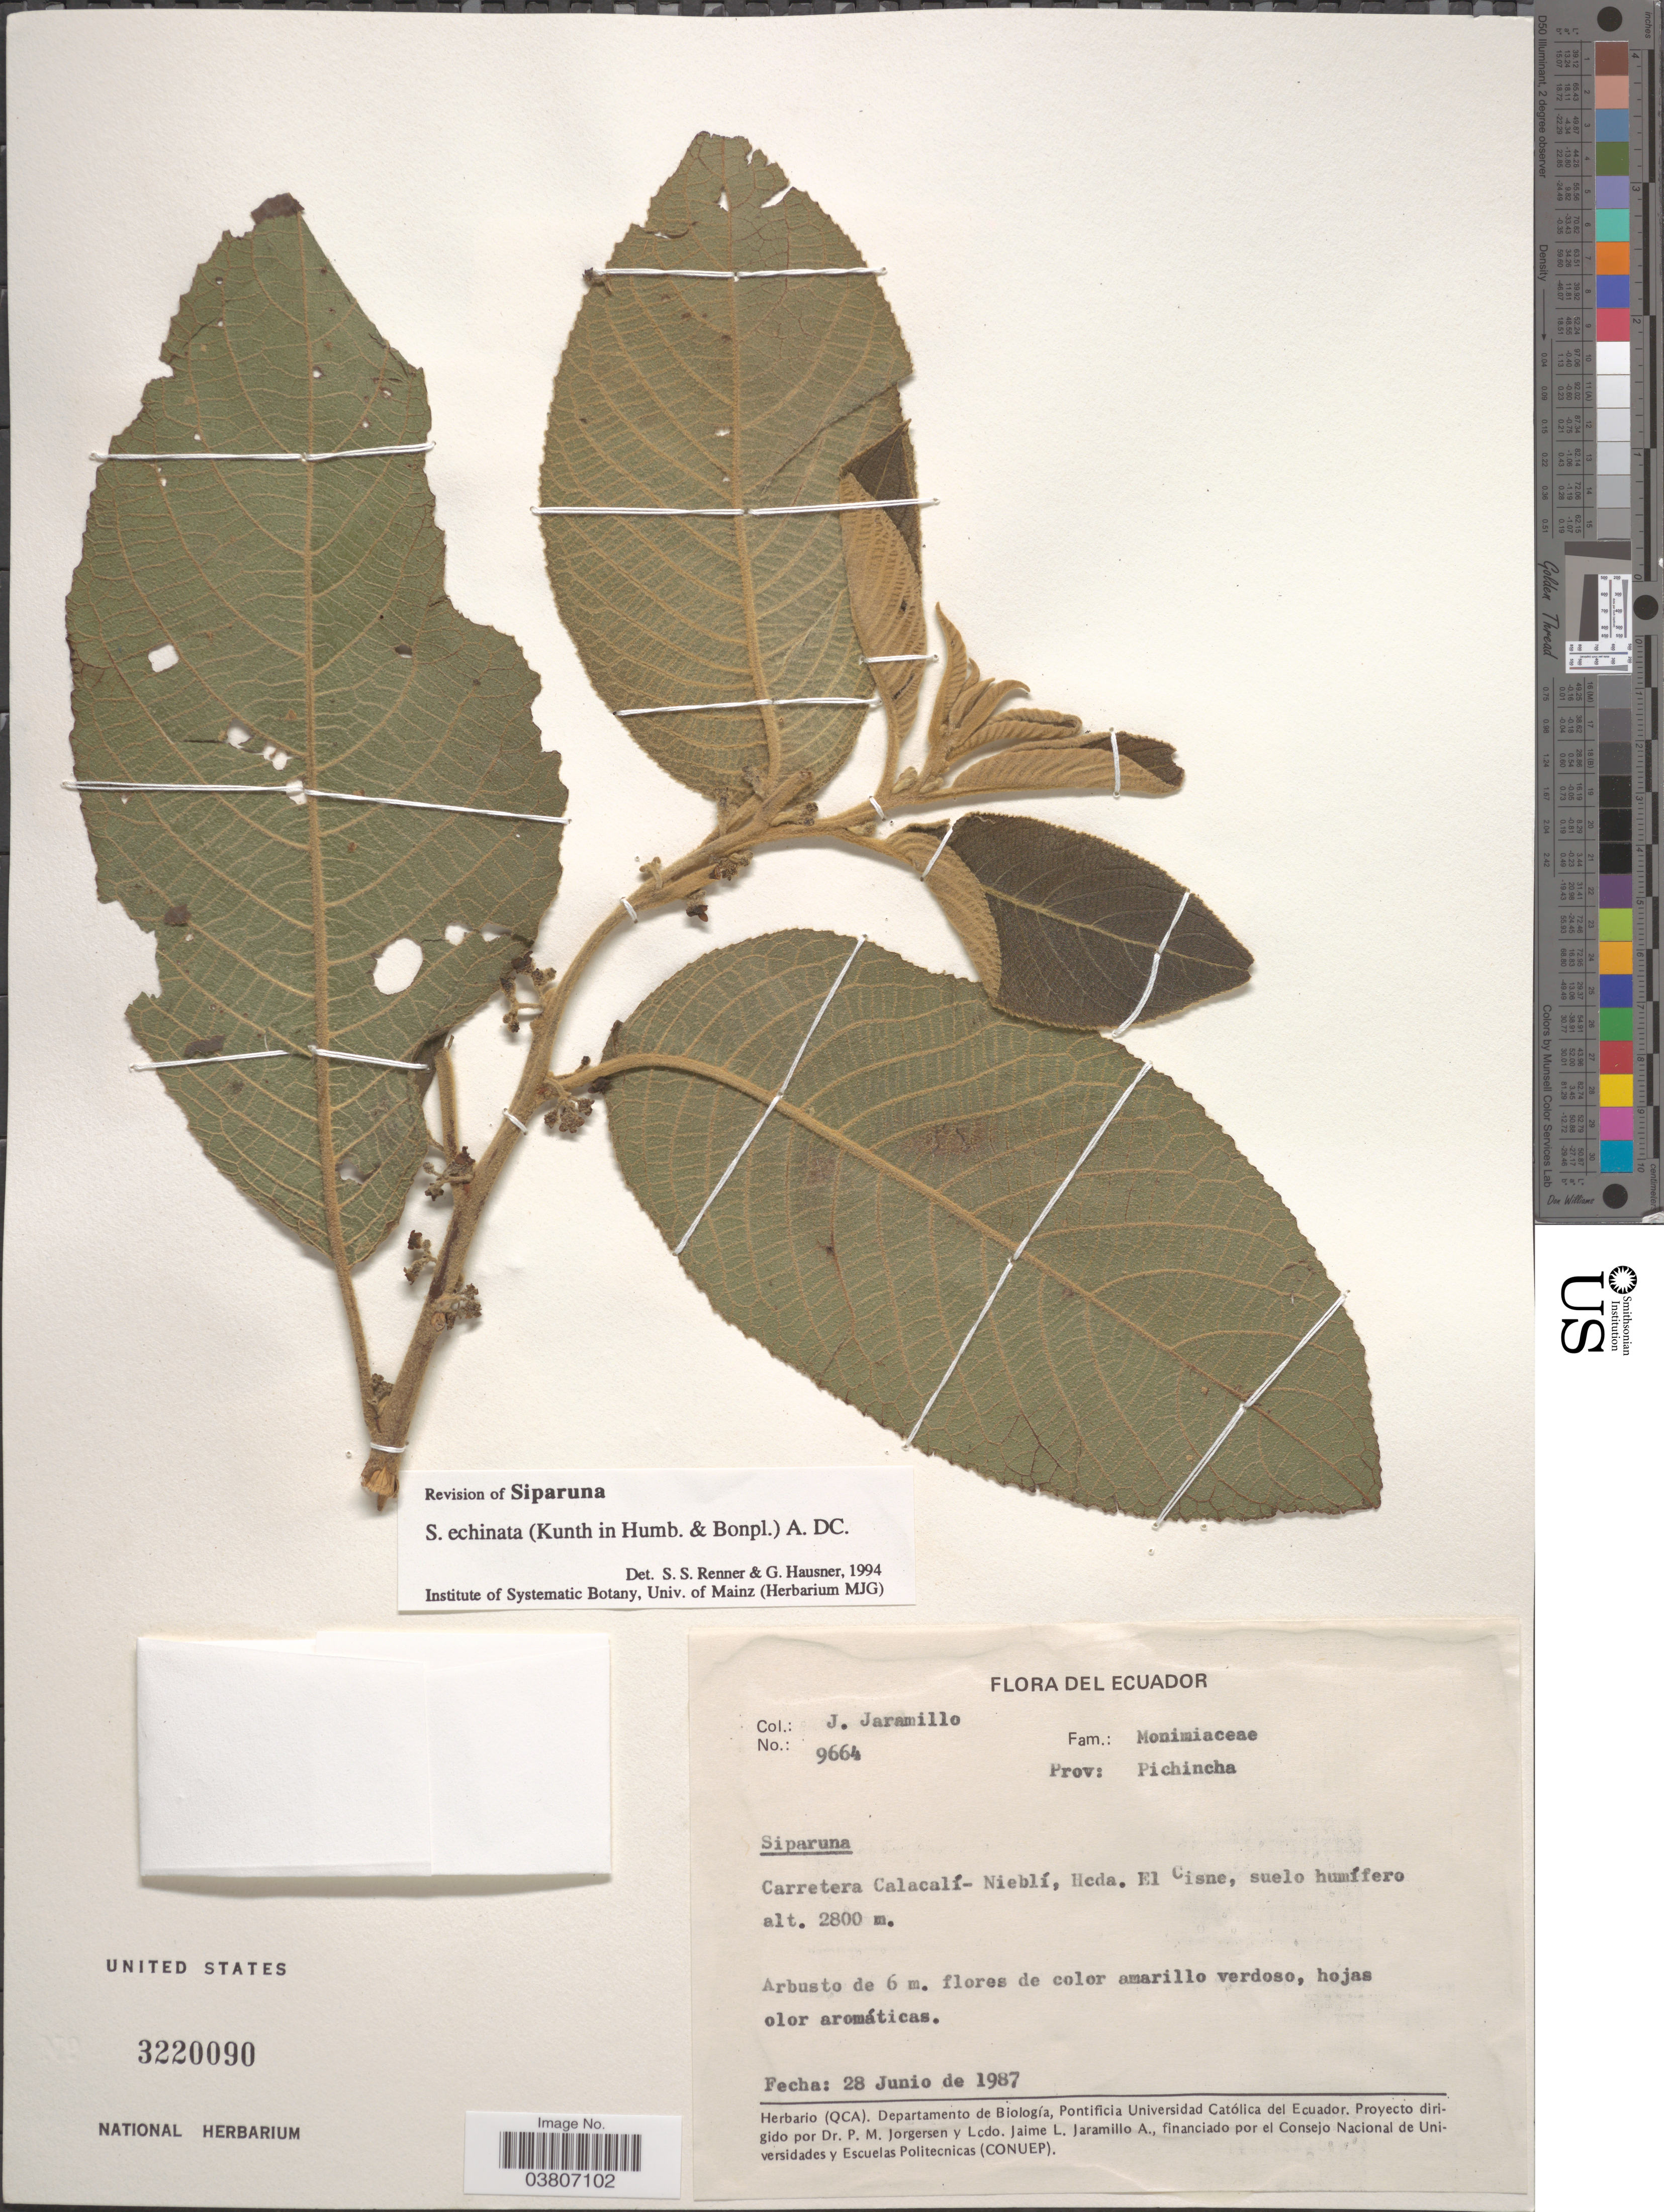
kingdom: Plantae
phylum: Tracheophyta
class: Magnoliopsida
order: Laurales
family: Siparunaceae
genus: Siparuna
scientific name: Siparuna echinata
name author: (Kunth) A. DC.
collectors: J. Jaramillo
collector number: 9664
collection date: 1987-06-28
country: Ecuador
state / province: Pichincha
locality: Carretera Calacalí-Nieblí, Hcda. El Cisne, suele humífero.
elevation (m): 2800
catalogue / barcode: US 3220090